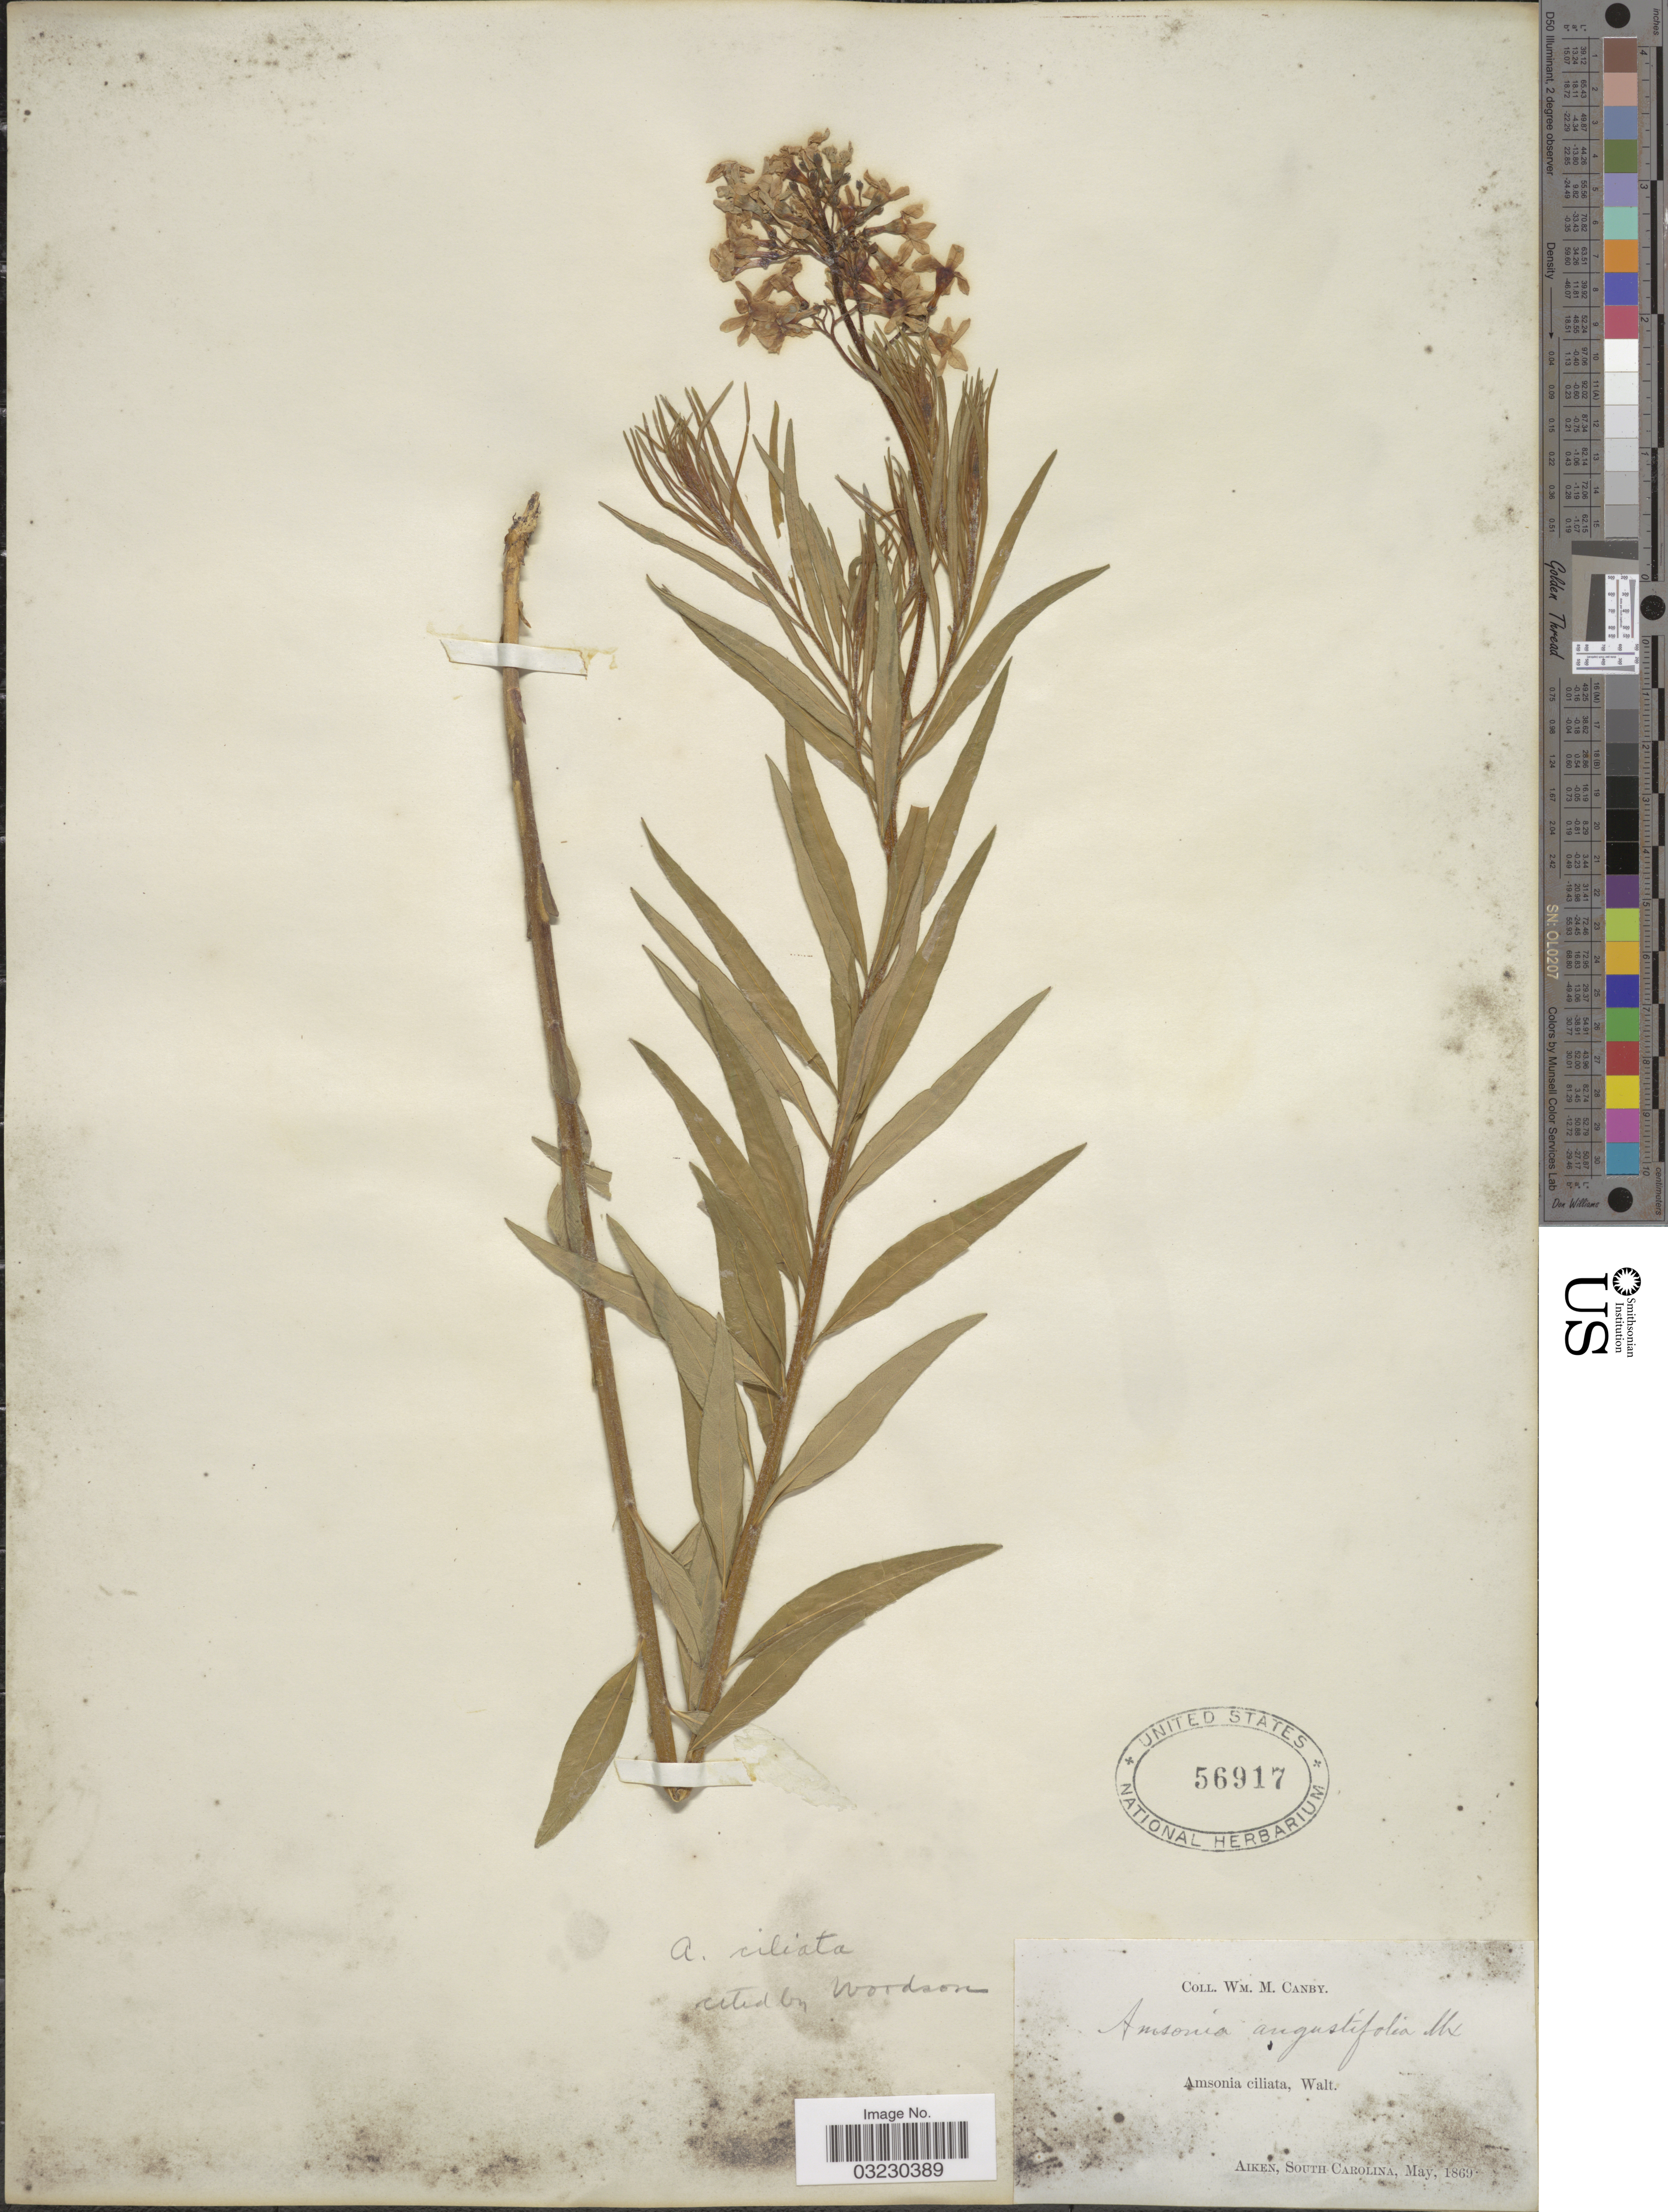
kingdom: Plantae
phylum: Tracheophyta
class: Magnoliopsida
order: Gentianales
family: Apocynaceae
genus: Amsonia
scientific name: Amsonia ciliata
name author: Walter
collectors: W. M. Canby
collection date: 1869-05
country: United States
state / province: South Carolina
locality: Aiken.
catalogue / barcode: US 56917